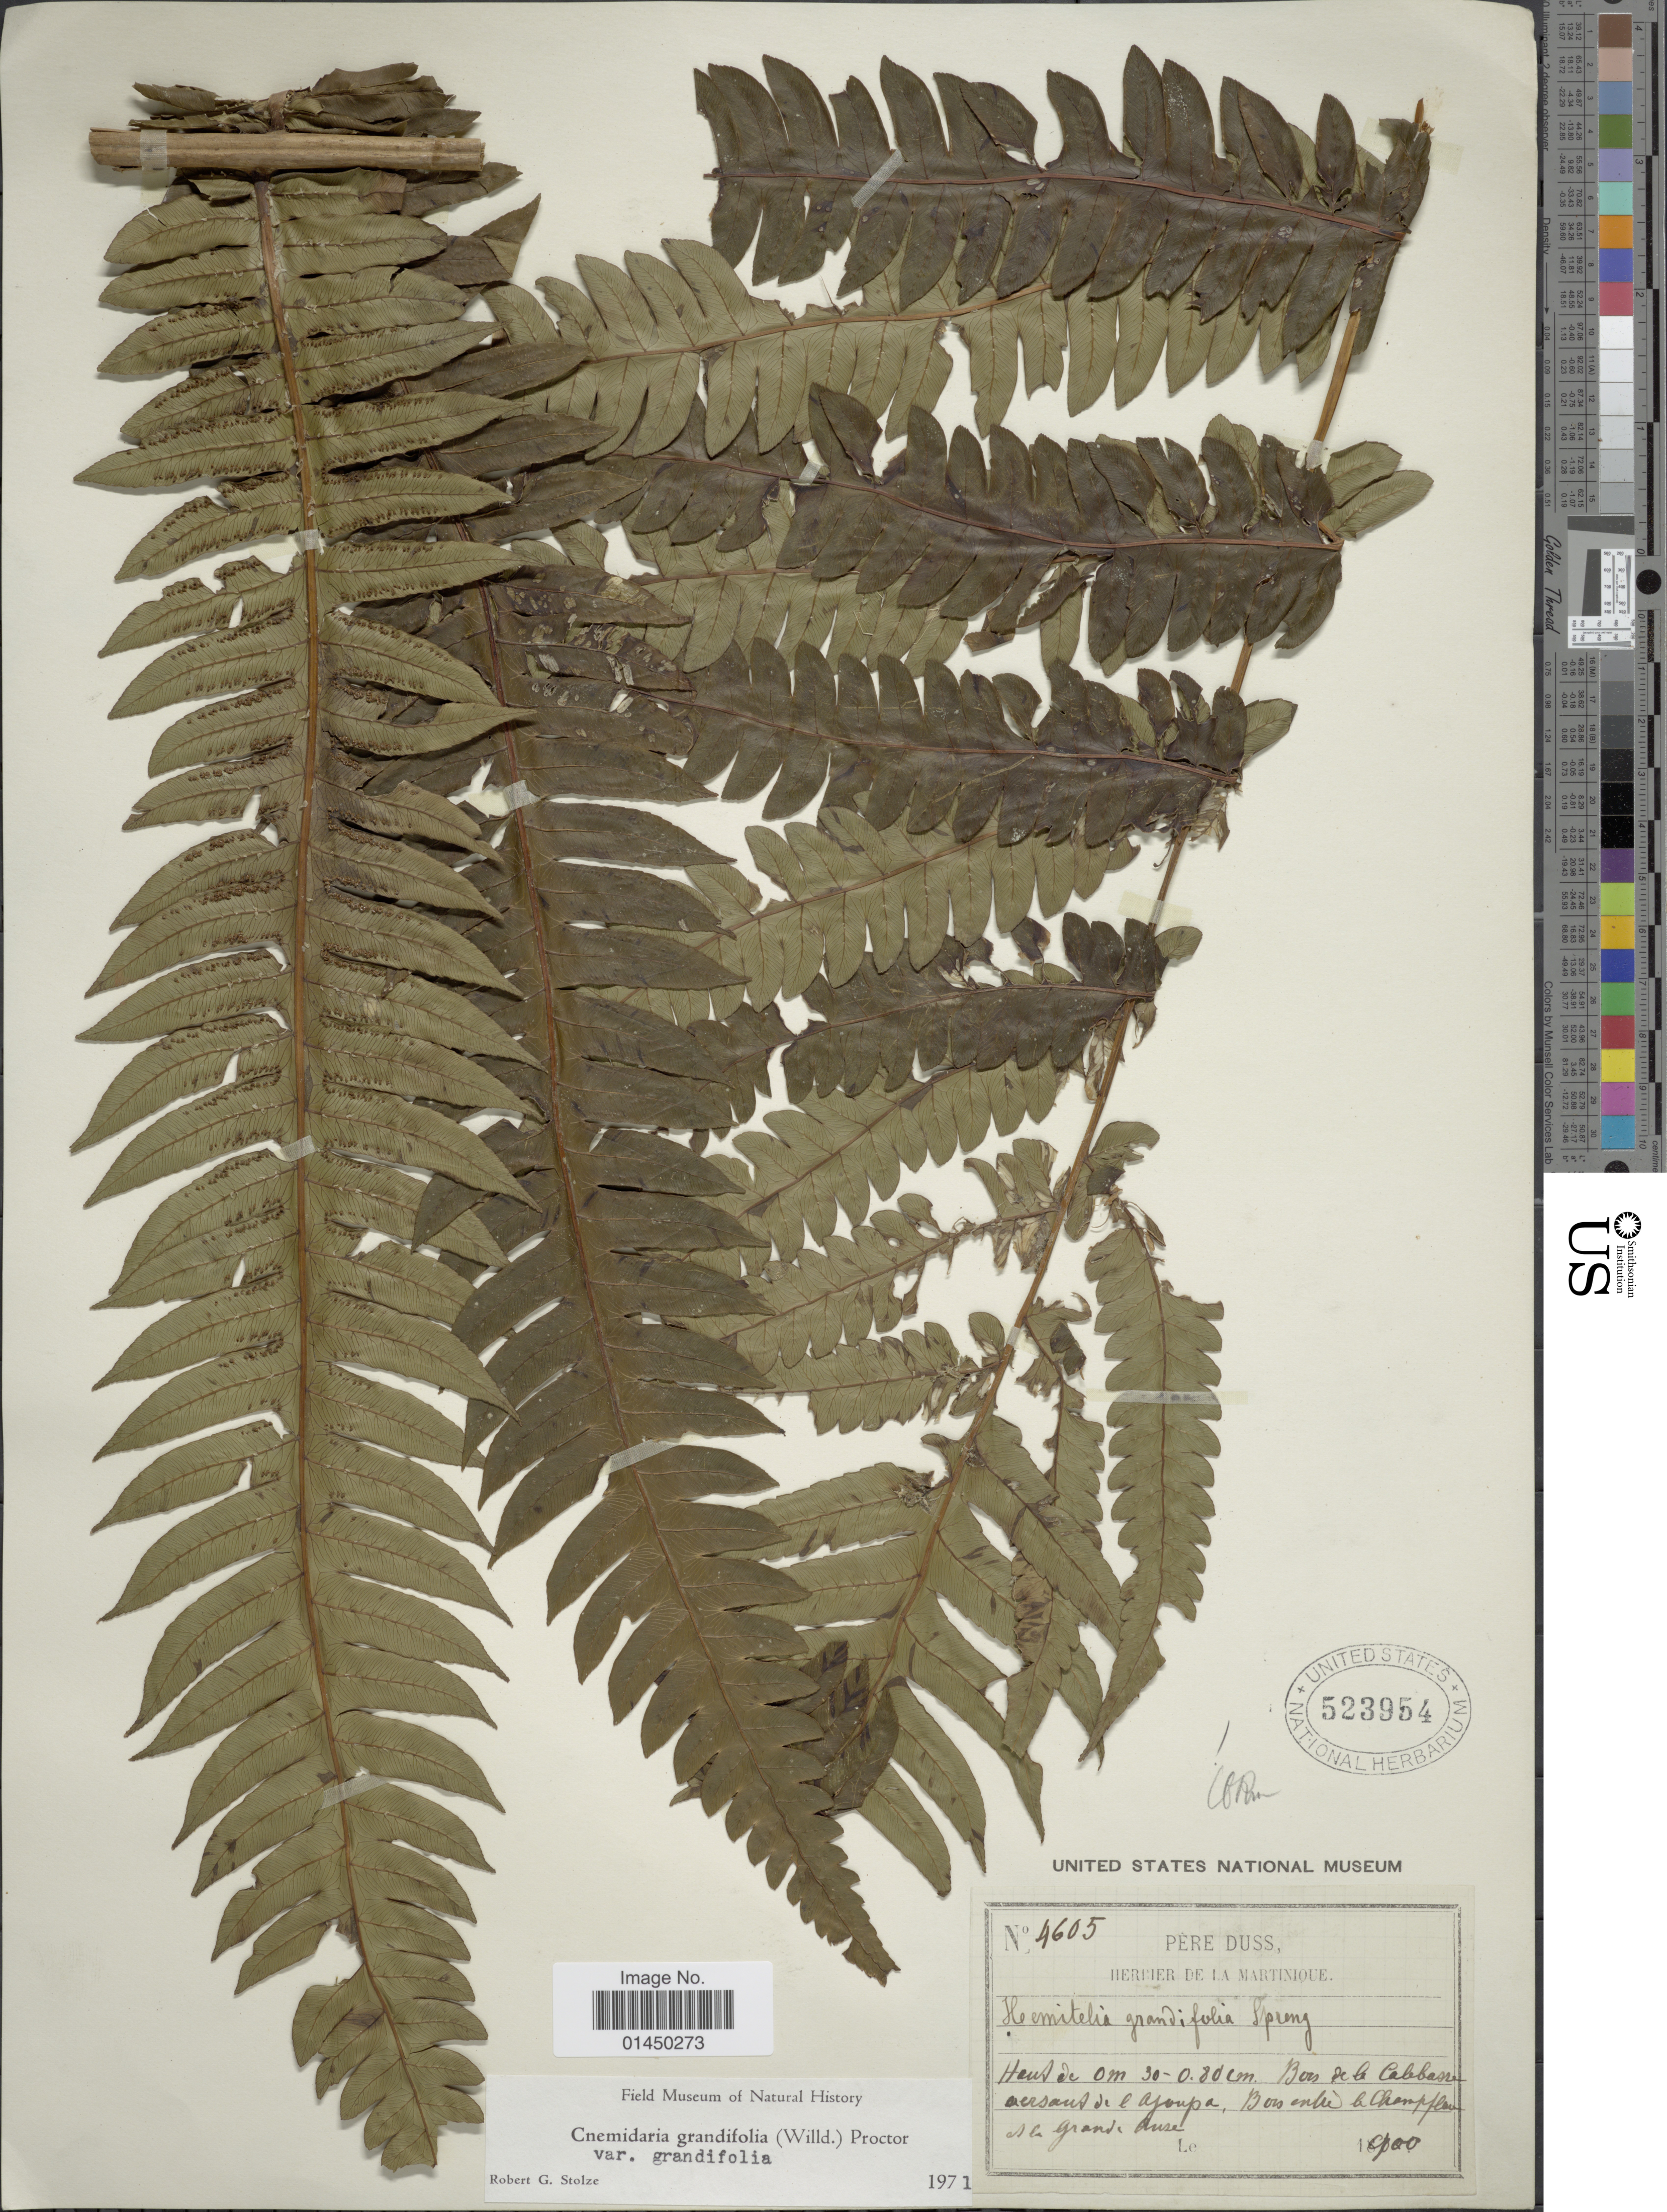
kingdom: Plantae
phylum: Tracheophyta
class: Polypodiopsida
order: Cyatheales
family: Cyatheaceae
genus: Cyathea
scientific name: Cyathea grandifolia var. grandifolia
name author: Willd.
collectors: Père Duss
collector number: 4605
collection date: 1900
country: Martinique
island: Martinique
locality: Bois de la Calebasse aersant del Ajoupa, Bois entre de Champflore de la Grande Anse.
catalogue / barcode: US 523954